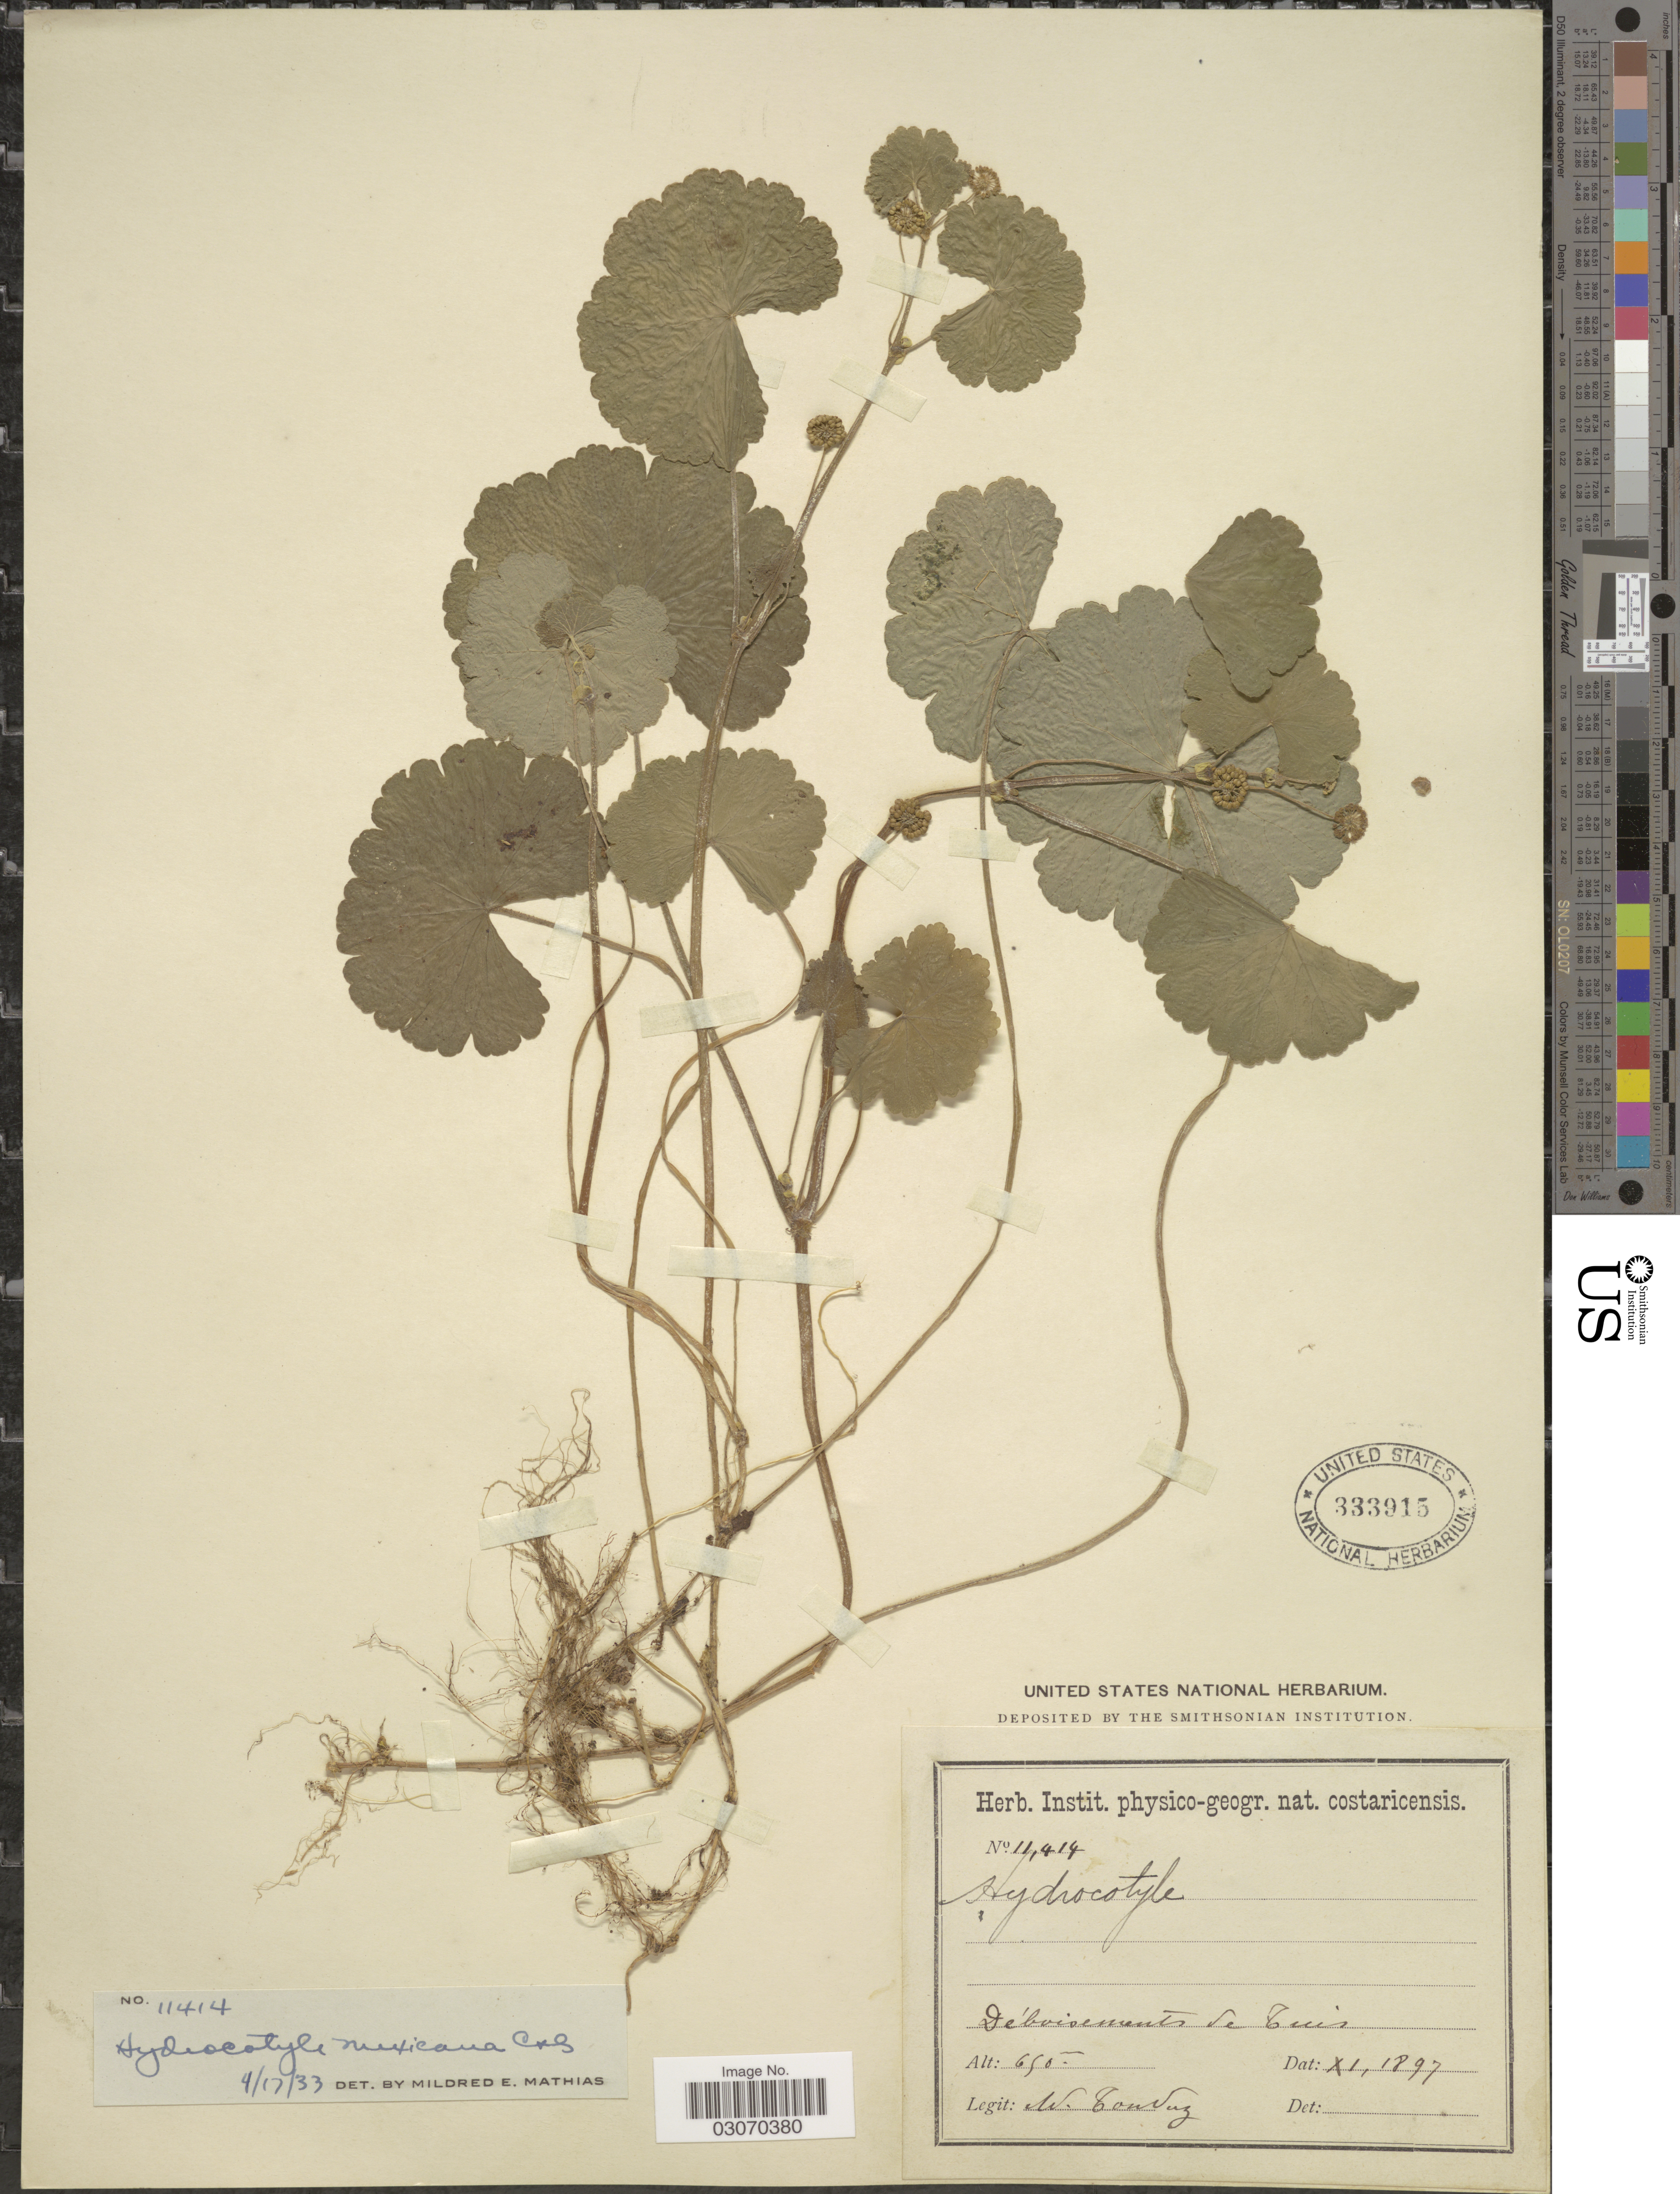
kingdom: Plantae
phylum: Tracheophyta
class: Magnoliopsida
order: Apiales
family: Araliaceae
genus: Hydrocotyle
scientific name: Hydrocotyle mexicana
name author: Schltdl. & Cham.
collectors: A. Tonduz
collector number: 11414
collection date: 1897-11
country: Costa Rica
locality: Deboisements de Tuis.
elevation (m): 650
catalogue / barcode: US 333915